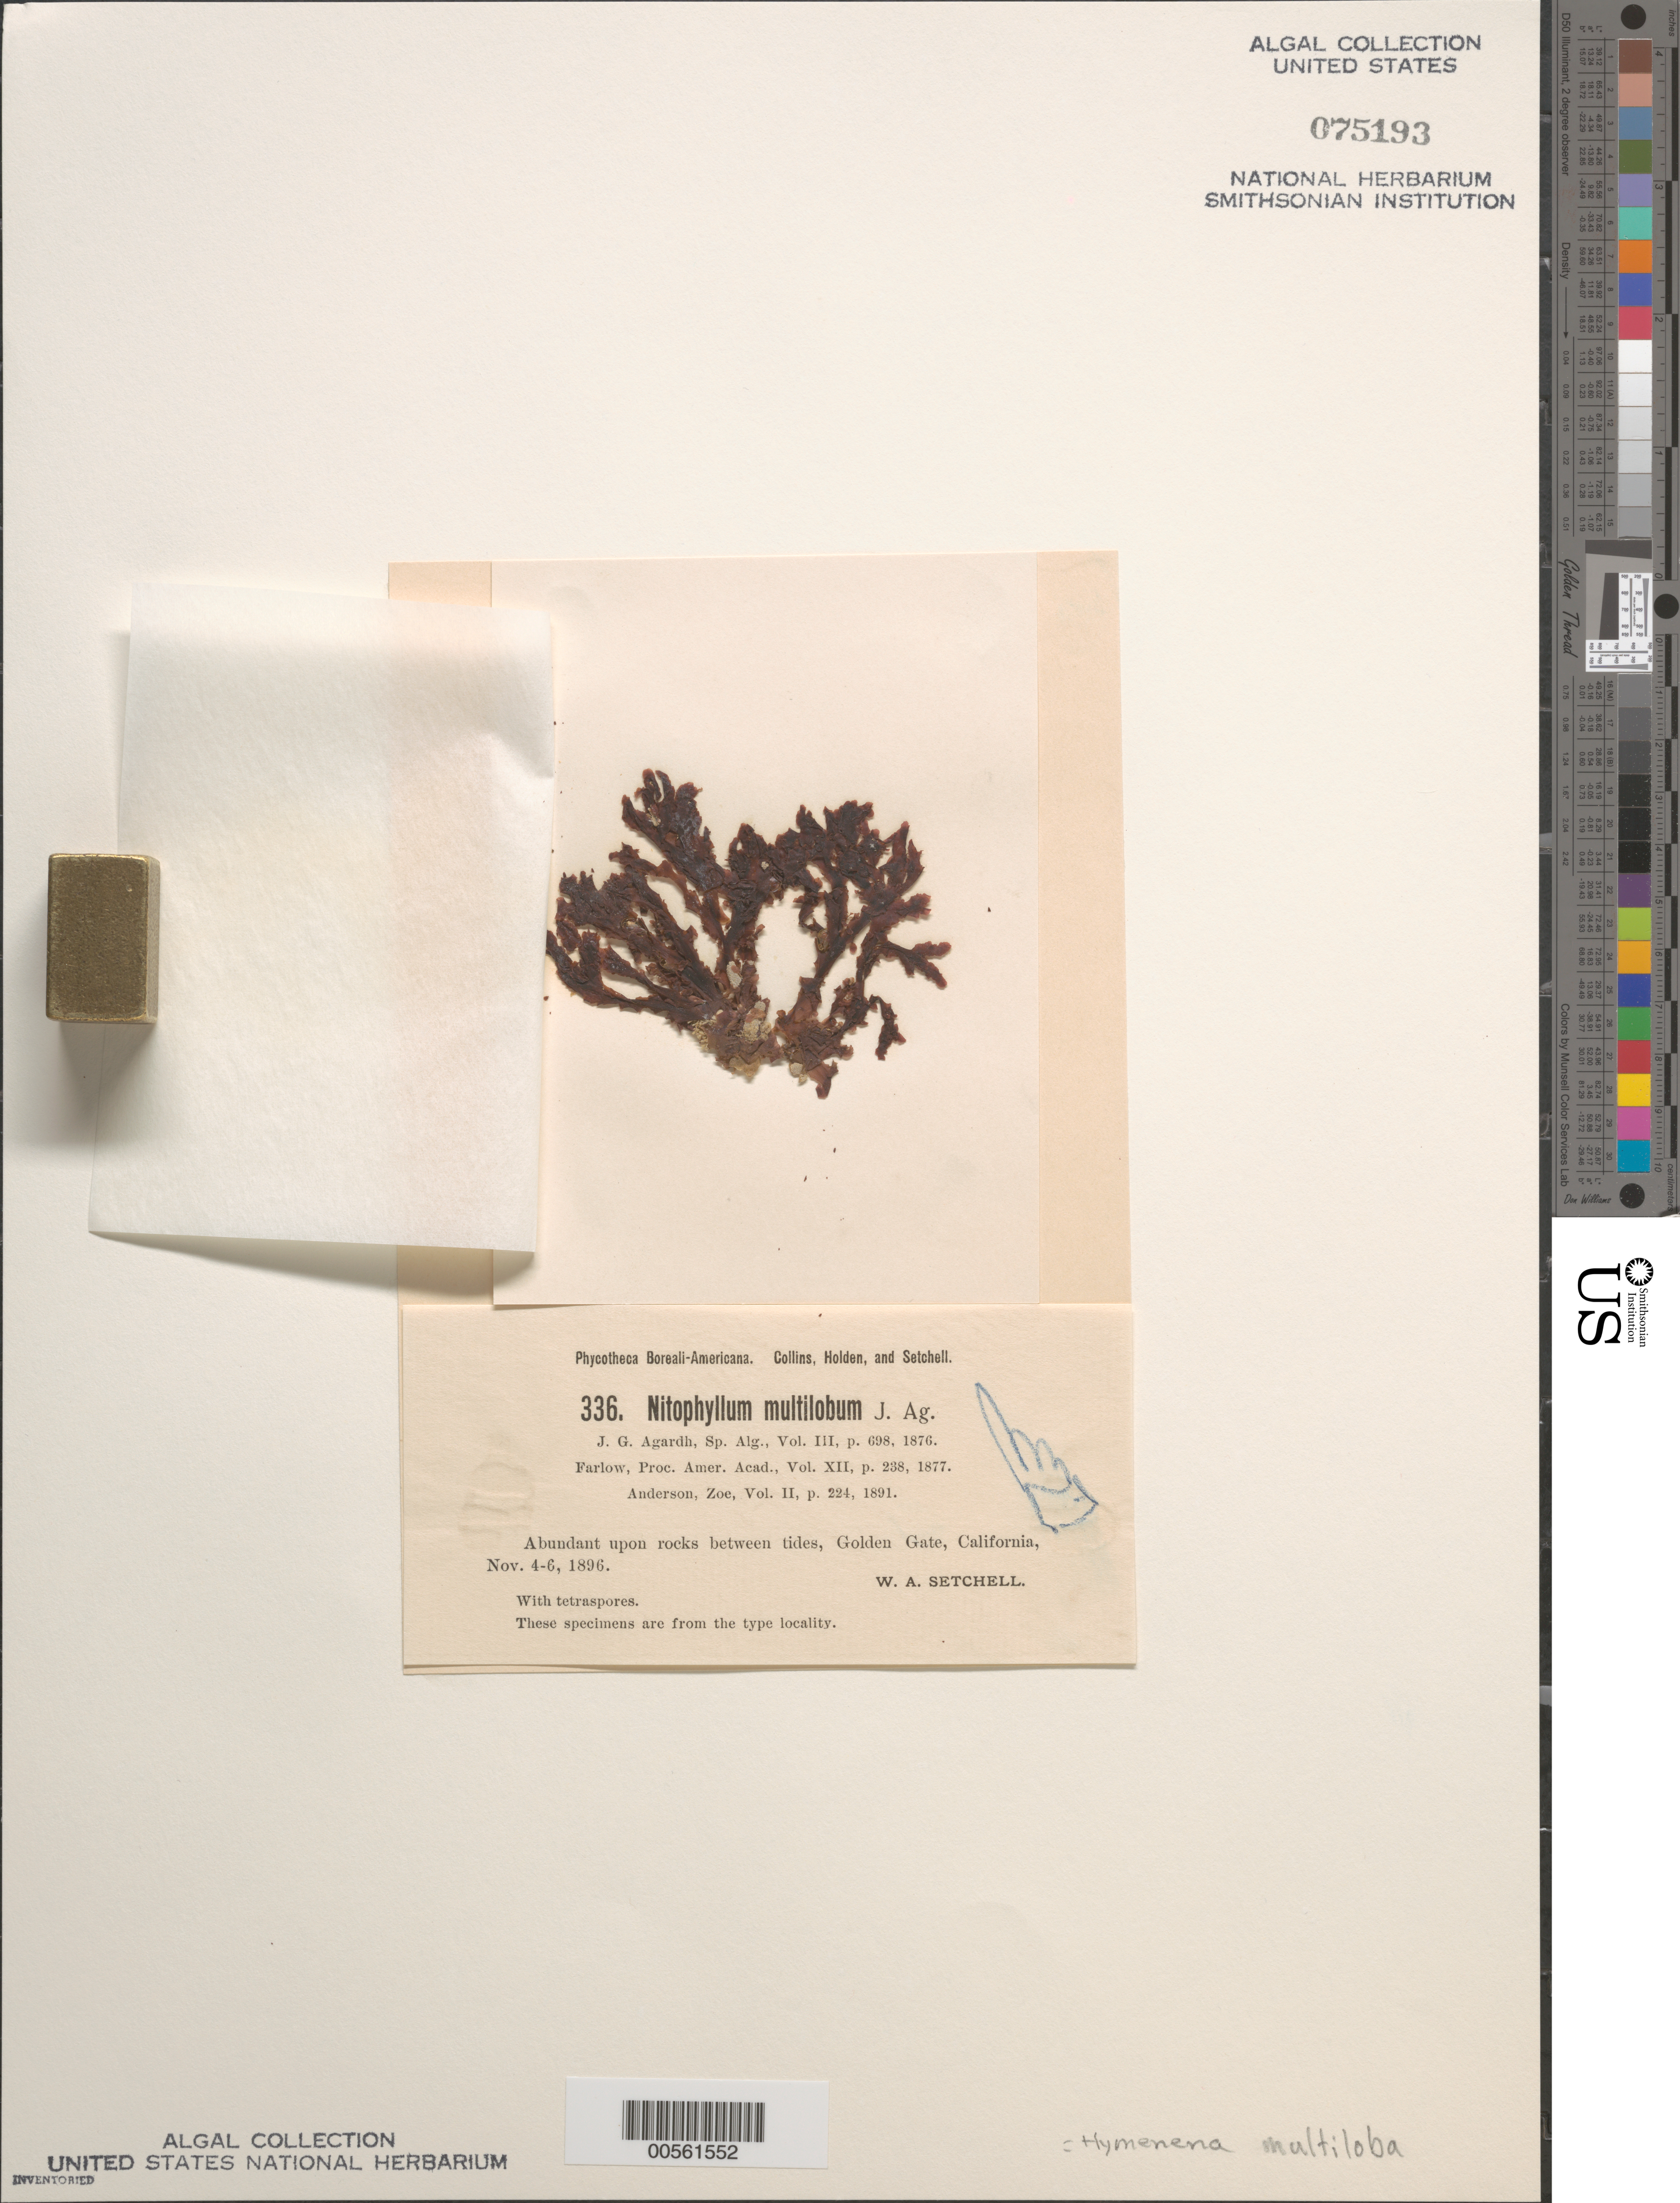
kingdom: Plantae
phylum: Rhodophyta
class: Florideophyceae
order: Ceramiales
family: Delesseriaceae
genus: Hymenena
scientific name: Hymenena multiloba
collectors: W. Setchell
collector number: PB-A 336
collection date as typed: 04 Nov 1896 TO 06 Nov 1896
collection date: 1896-11-04/1896-11-06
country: United States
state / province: California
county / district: San Francisco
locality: San Francisco, Golden Gate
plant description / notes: Collins, Holden & Setchell, Phycotheca Boreali-Americana, as Nitophyllum multilobum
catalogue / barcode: US 75193